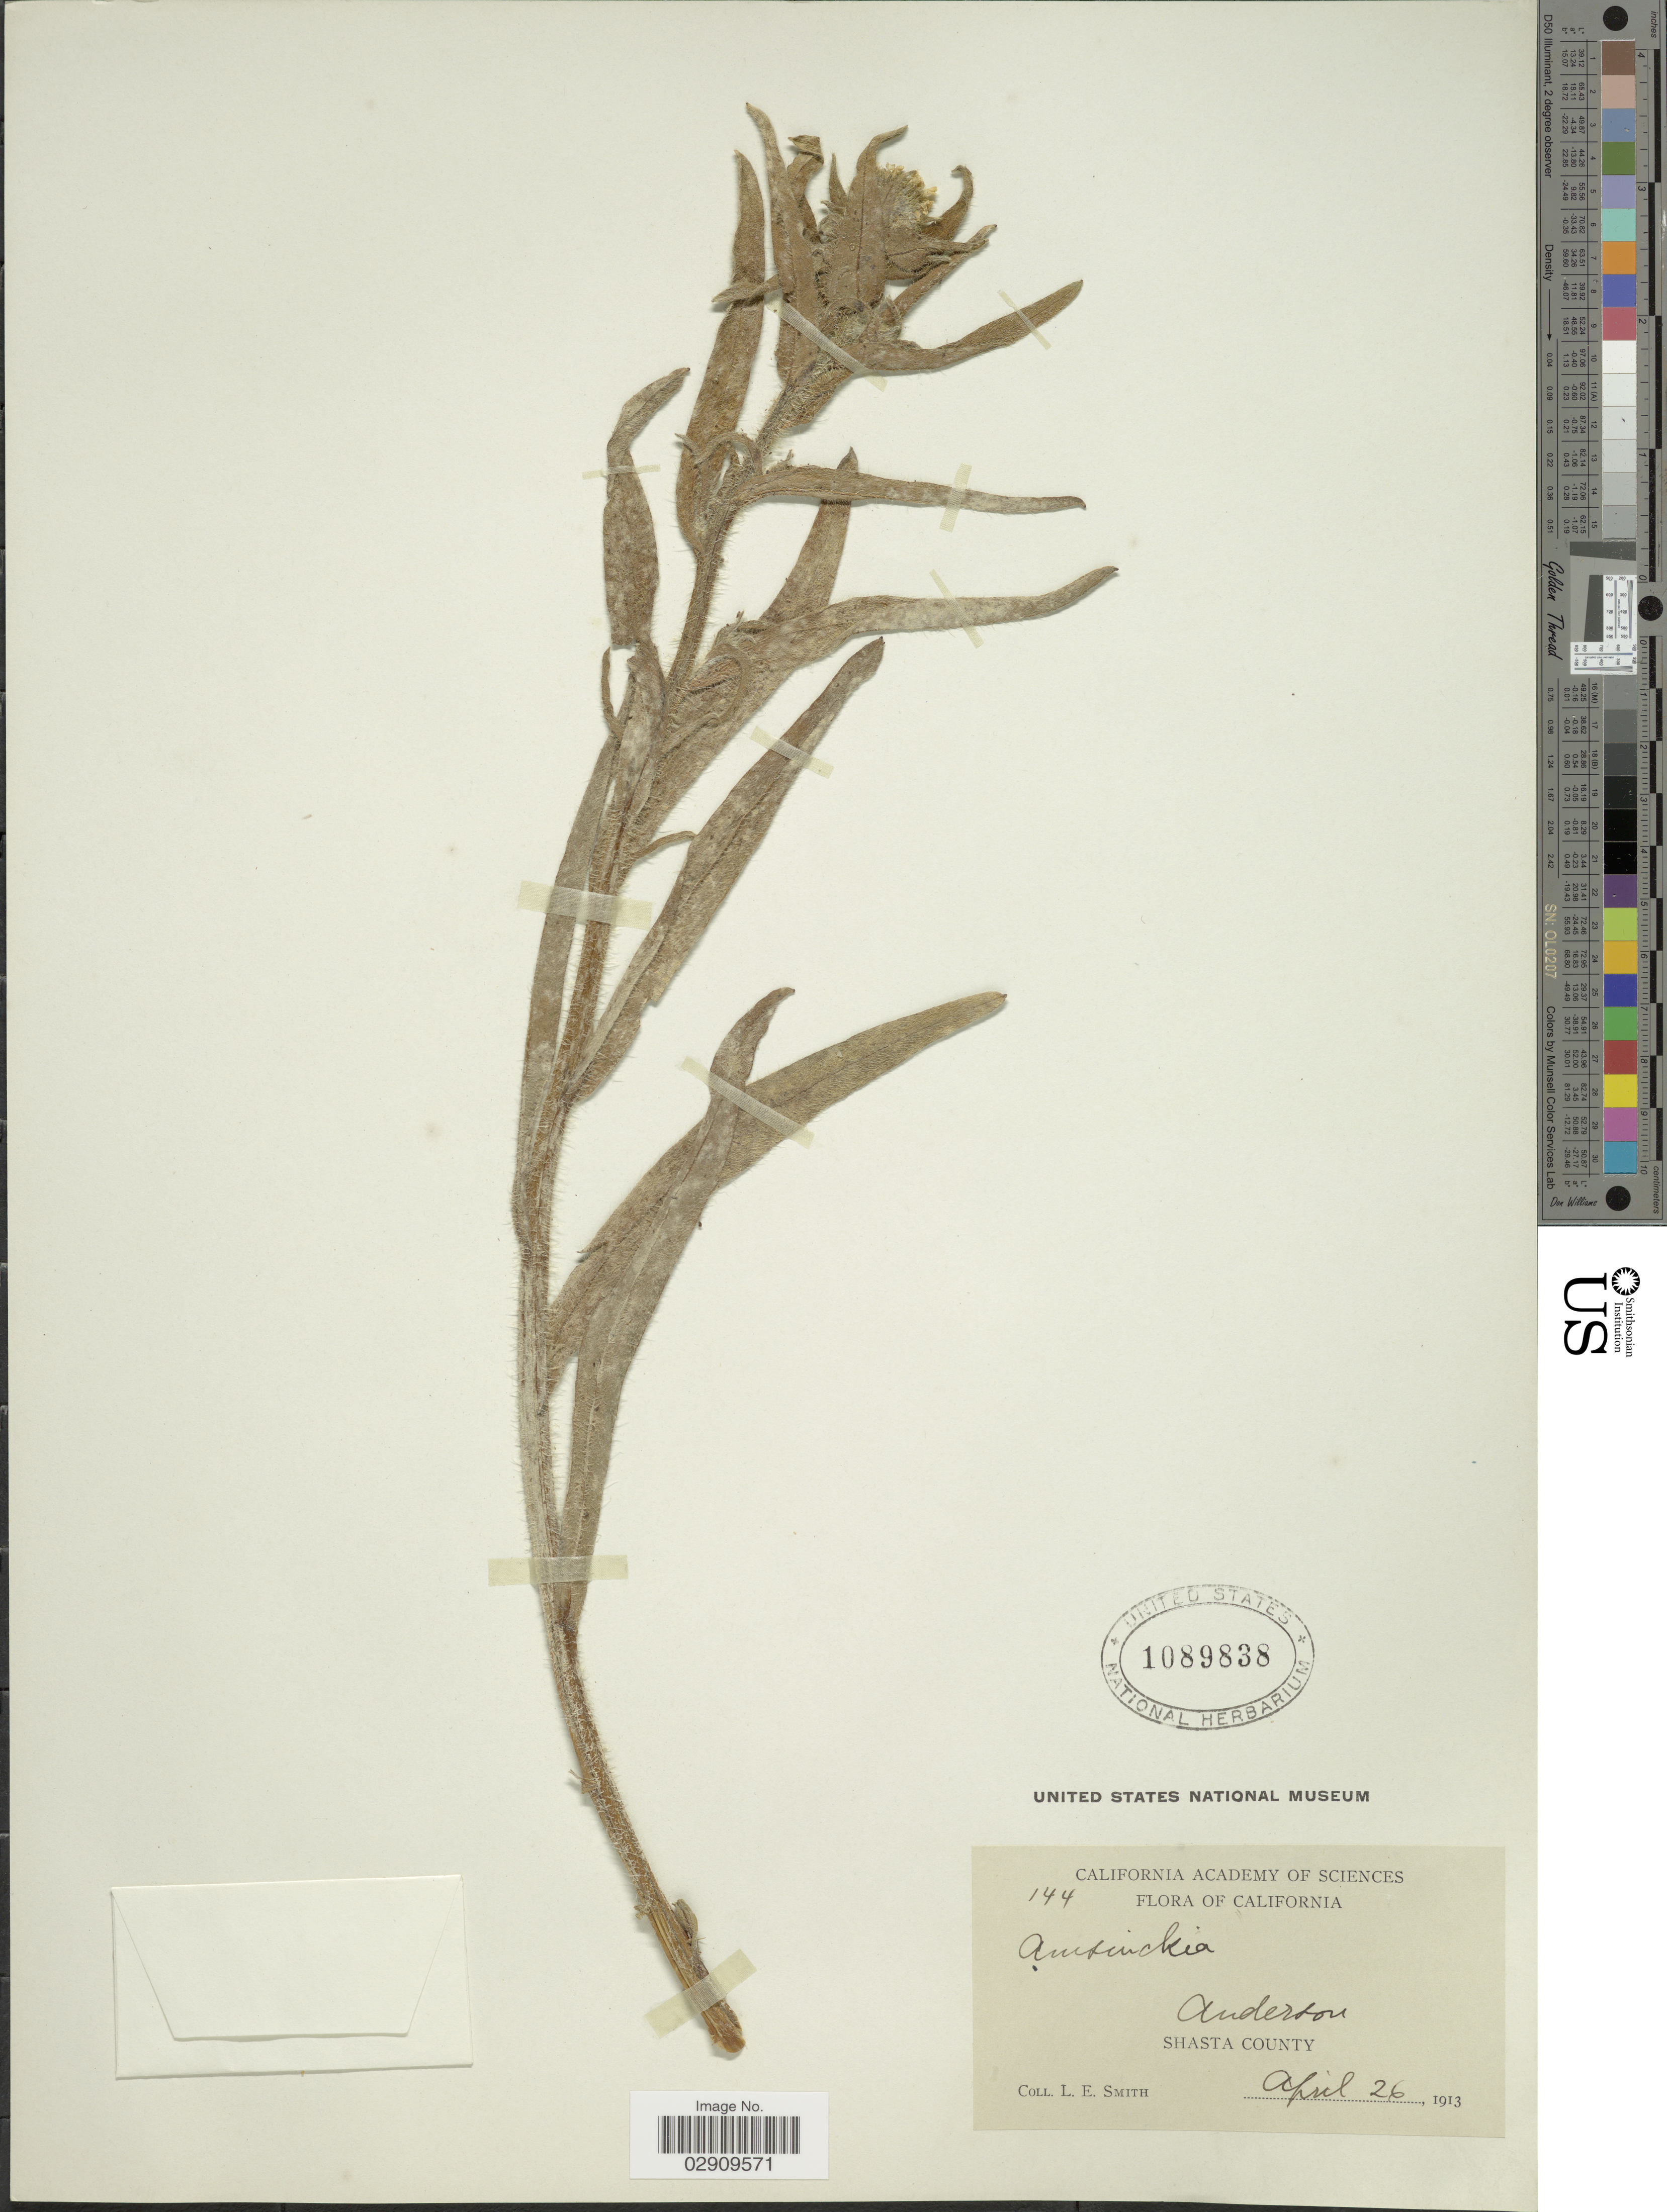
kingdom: Plantae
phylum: Tracheophyta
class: Magnoliopsida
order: Boraginales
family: Boraginaceae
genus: Amsinckia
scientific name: Amsinckia sp.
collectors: L. E. Smith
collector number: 144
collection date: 1913-04-26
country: United States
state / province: California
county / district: Shasta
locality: Anderson. Shasta County.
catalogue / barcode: US 1089838